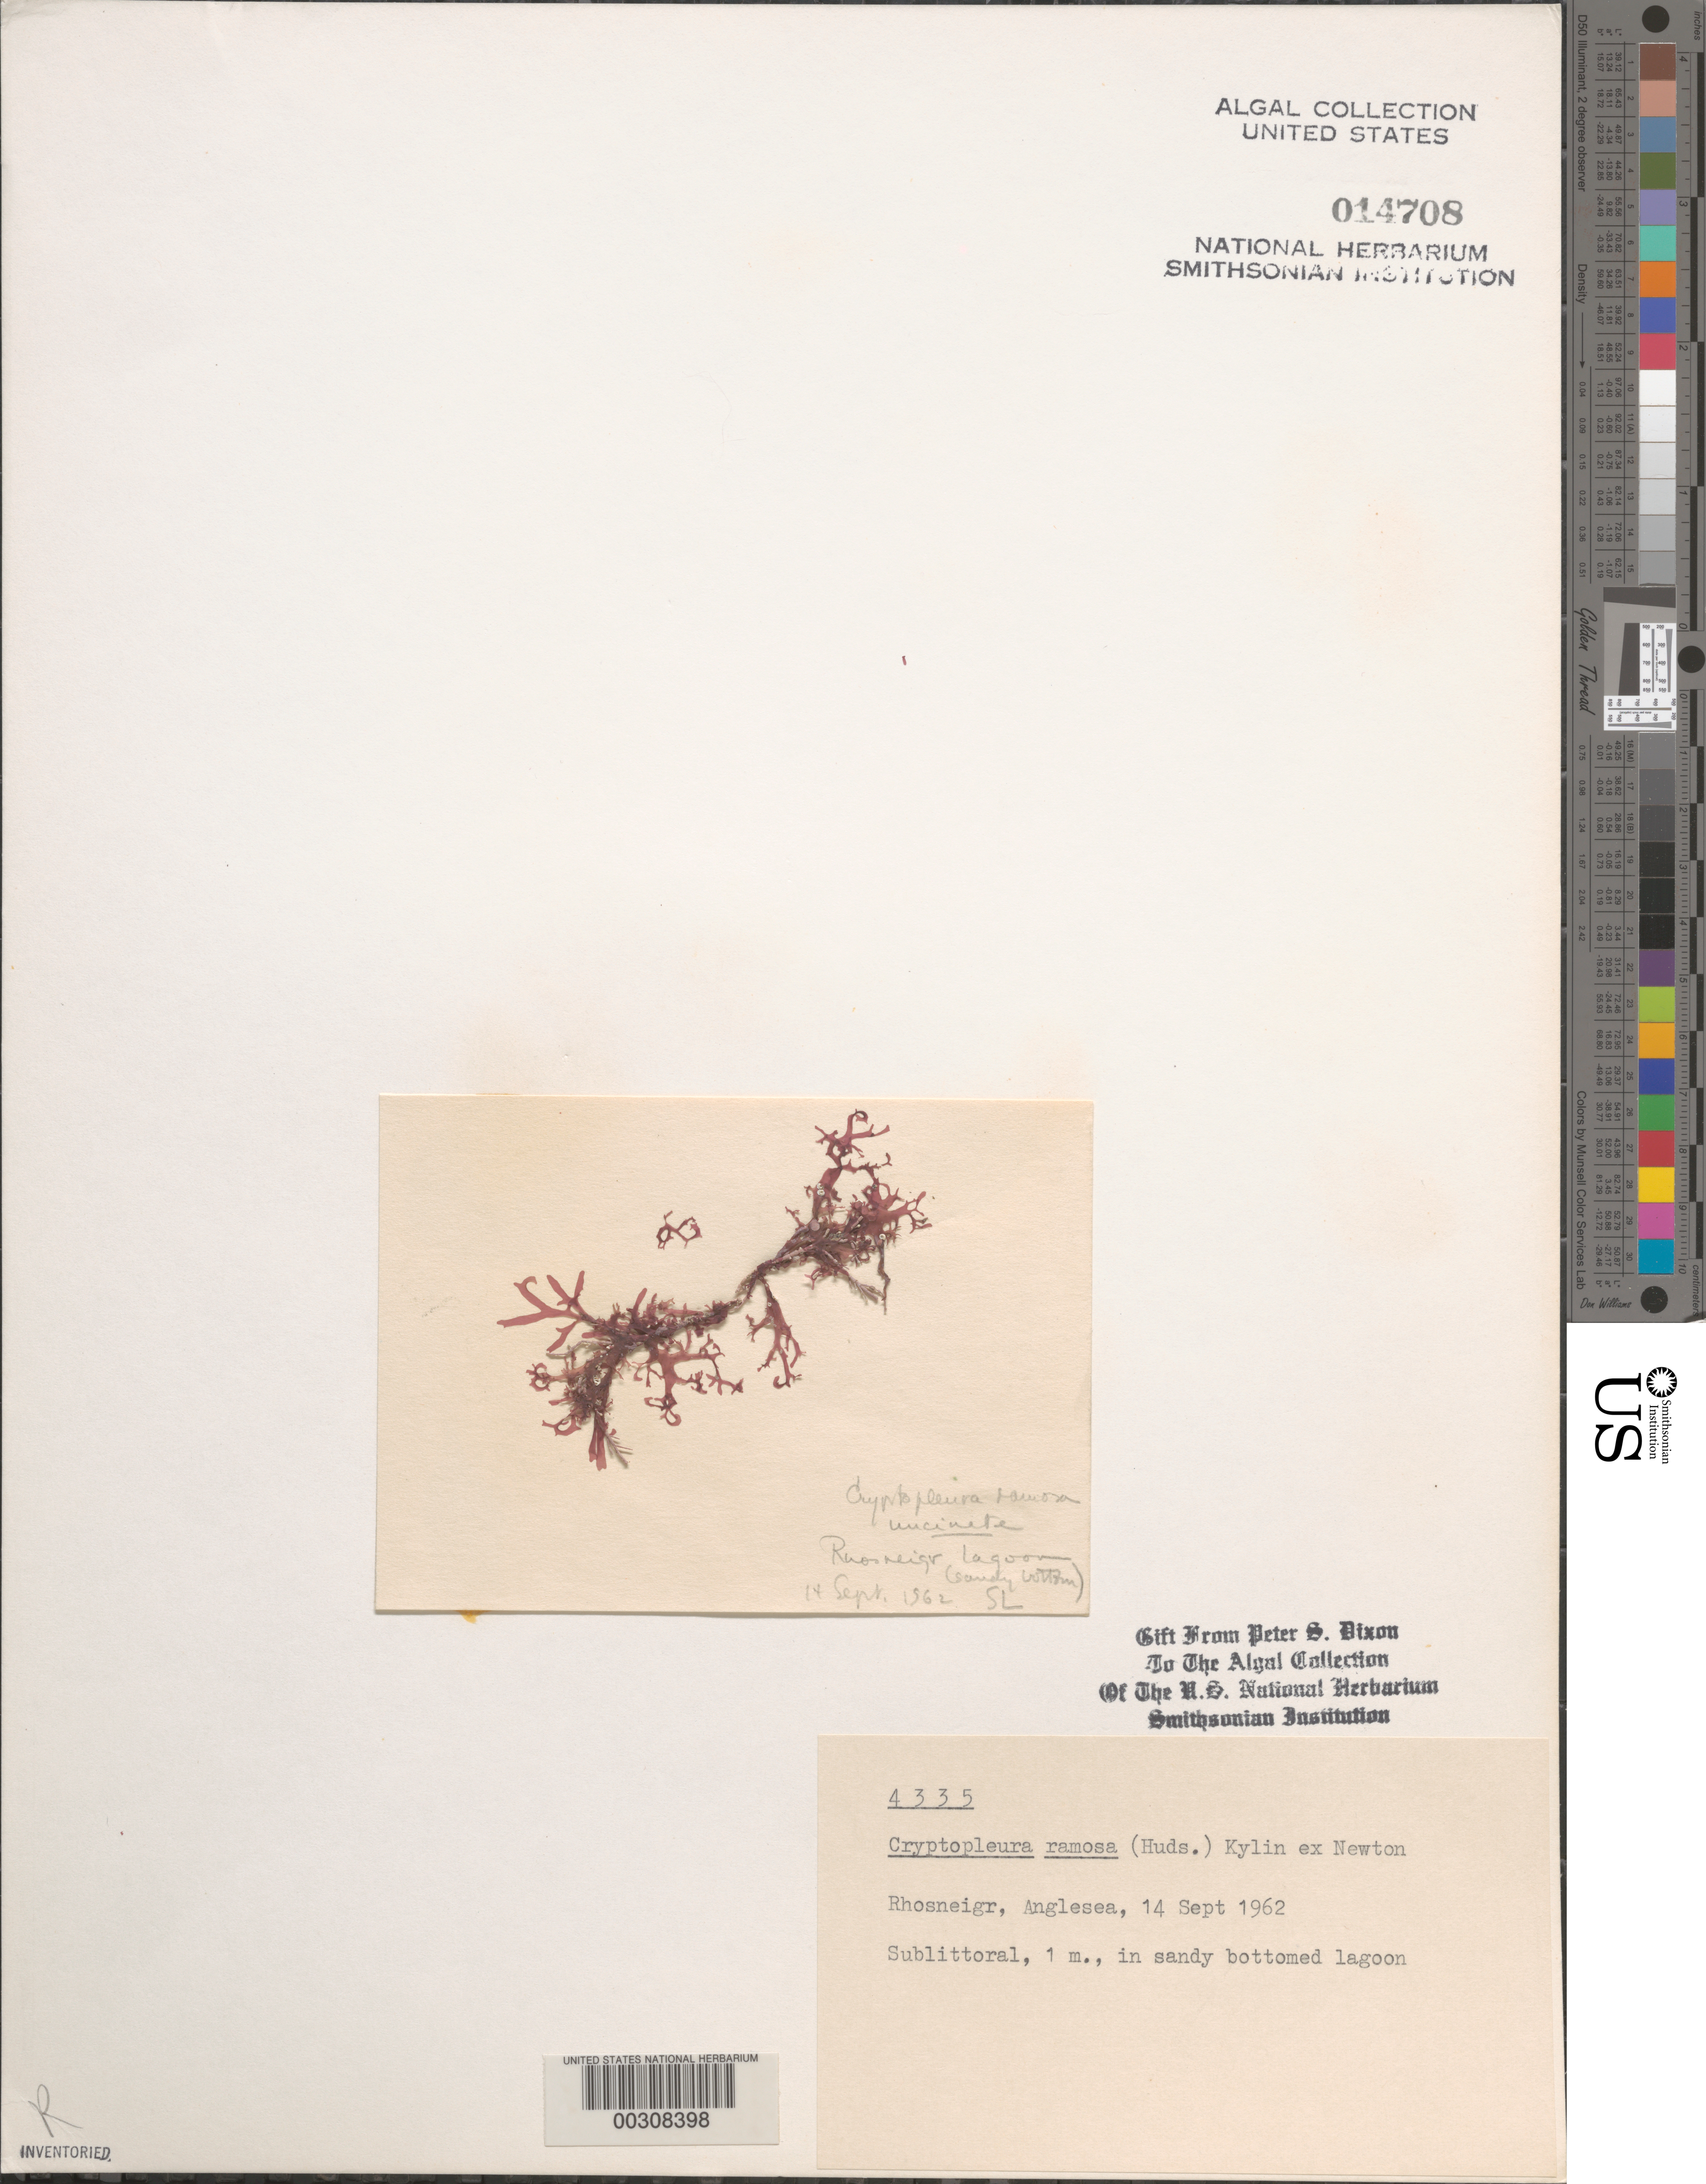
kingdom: Plantae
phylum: Rhodophyta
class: Florideophyceae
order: Ceramiales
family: Delesseriaceae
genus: Cryptopleura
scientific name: Cryptopleura ramosa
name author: (Huds.) L.M. Newton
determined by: Dixon, P. S.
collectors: P. S. Dixon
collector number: PSD 4335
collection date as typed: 14 Sep 1962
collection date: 1962-09-14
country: United Kingdom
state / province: Wales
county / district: Gwynedd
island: Anglesey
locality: Rhosneigr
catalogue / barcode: US 14708